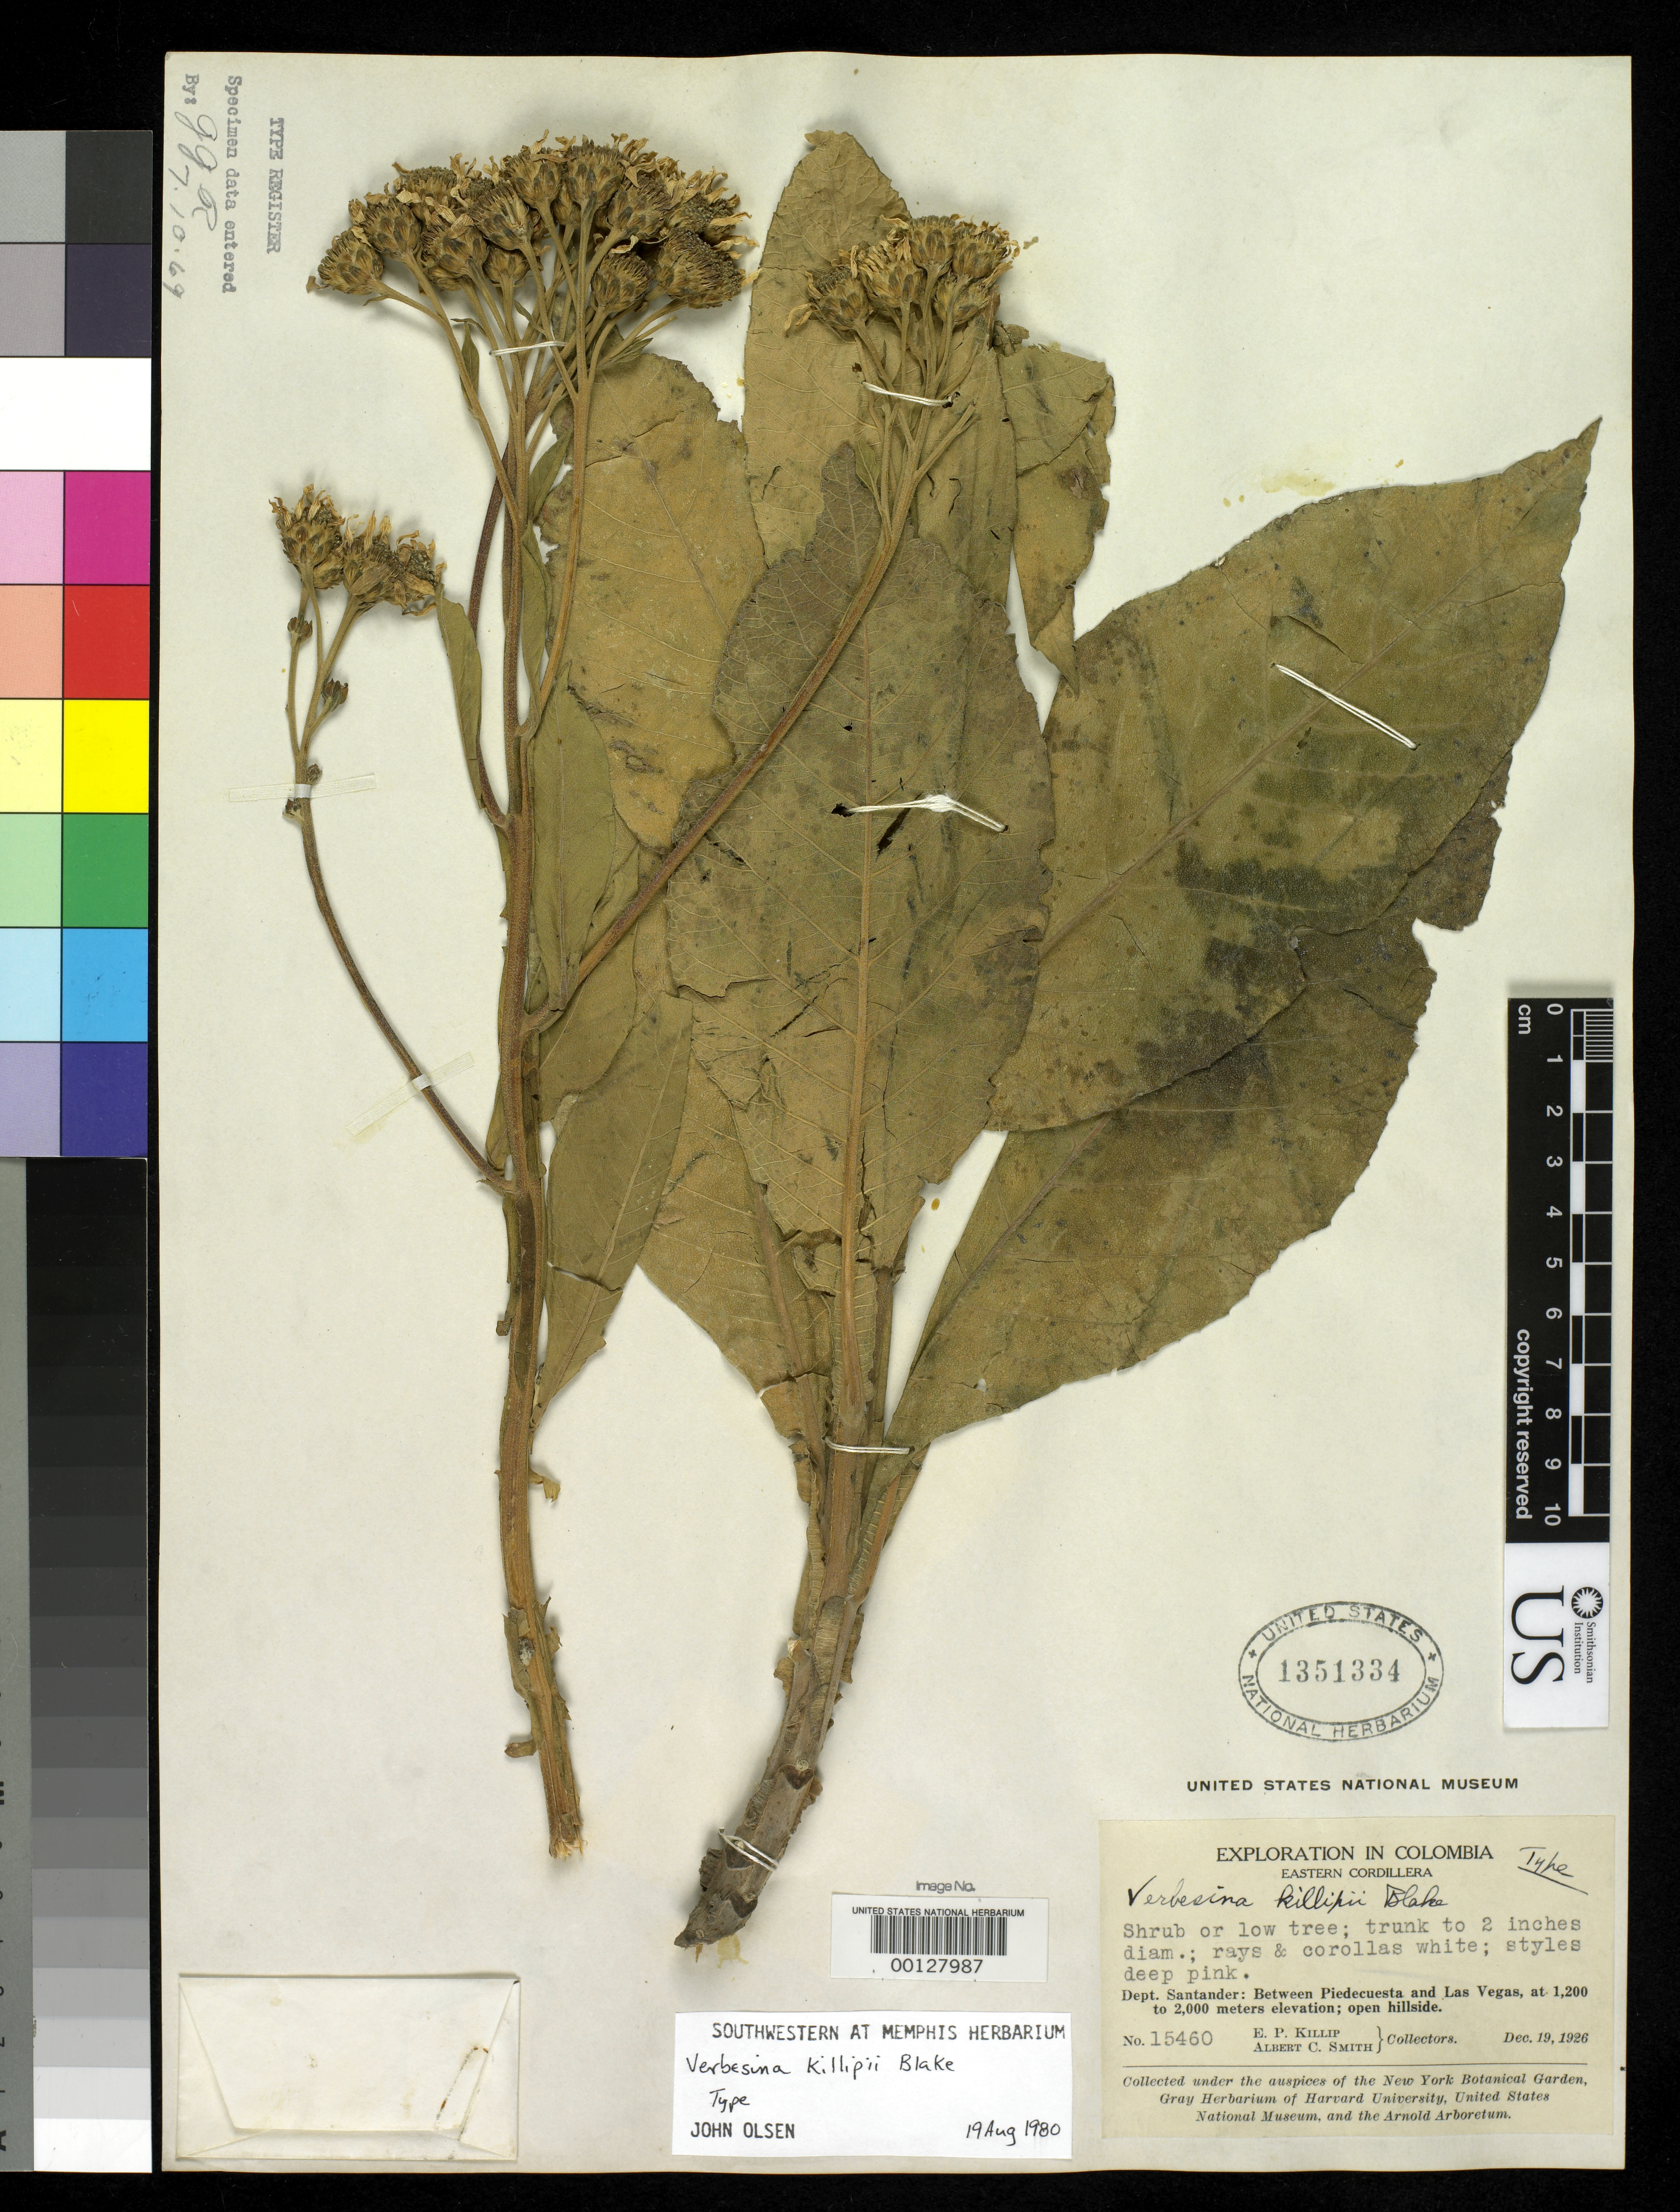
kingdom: Plantae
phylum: Tracheophyta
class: Magnoliopsida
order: Asterales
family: Asteraceae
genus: Verbesina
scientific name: Verbesina killipii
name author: S.F. Blake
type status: Holotype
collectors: E. P. Killip & A. C. Smith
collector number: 15460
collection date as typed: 19 Dec 1926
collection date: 1926-12-19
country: Colombia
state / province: Norte de Santander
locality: Between Piedecuesta and Las Vegas.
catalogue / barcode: US 1351334